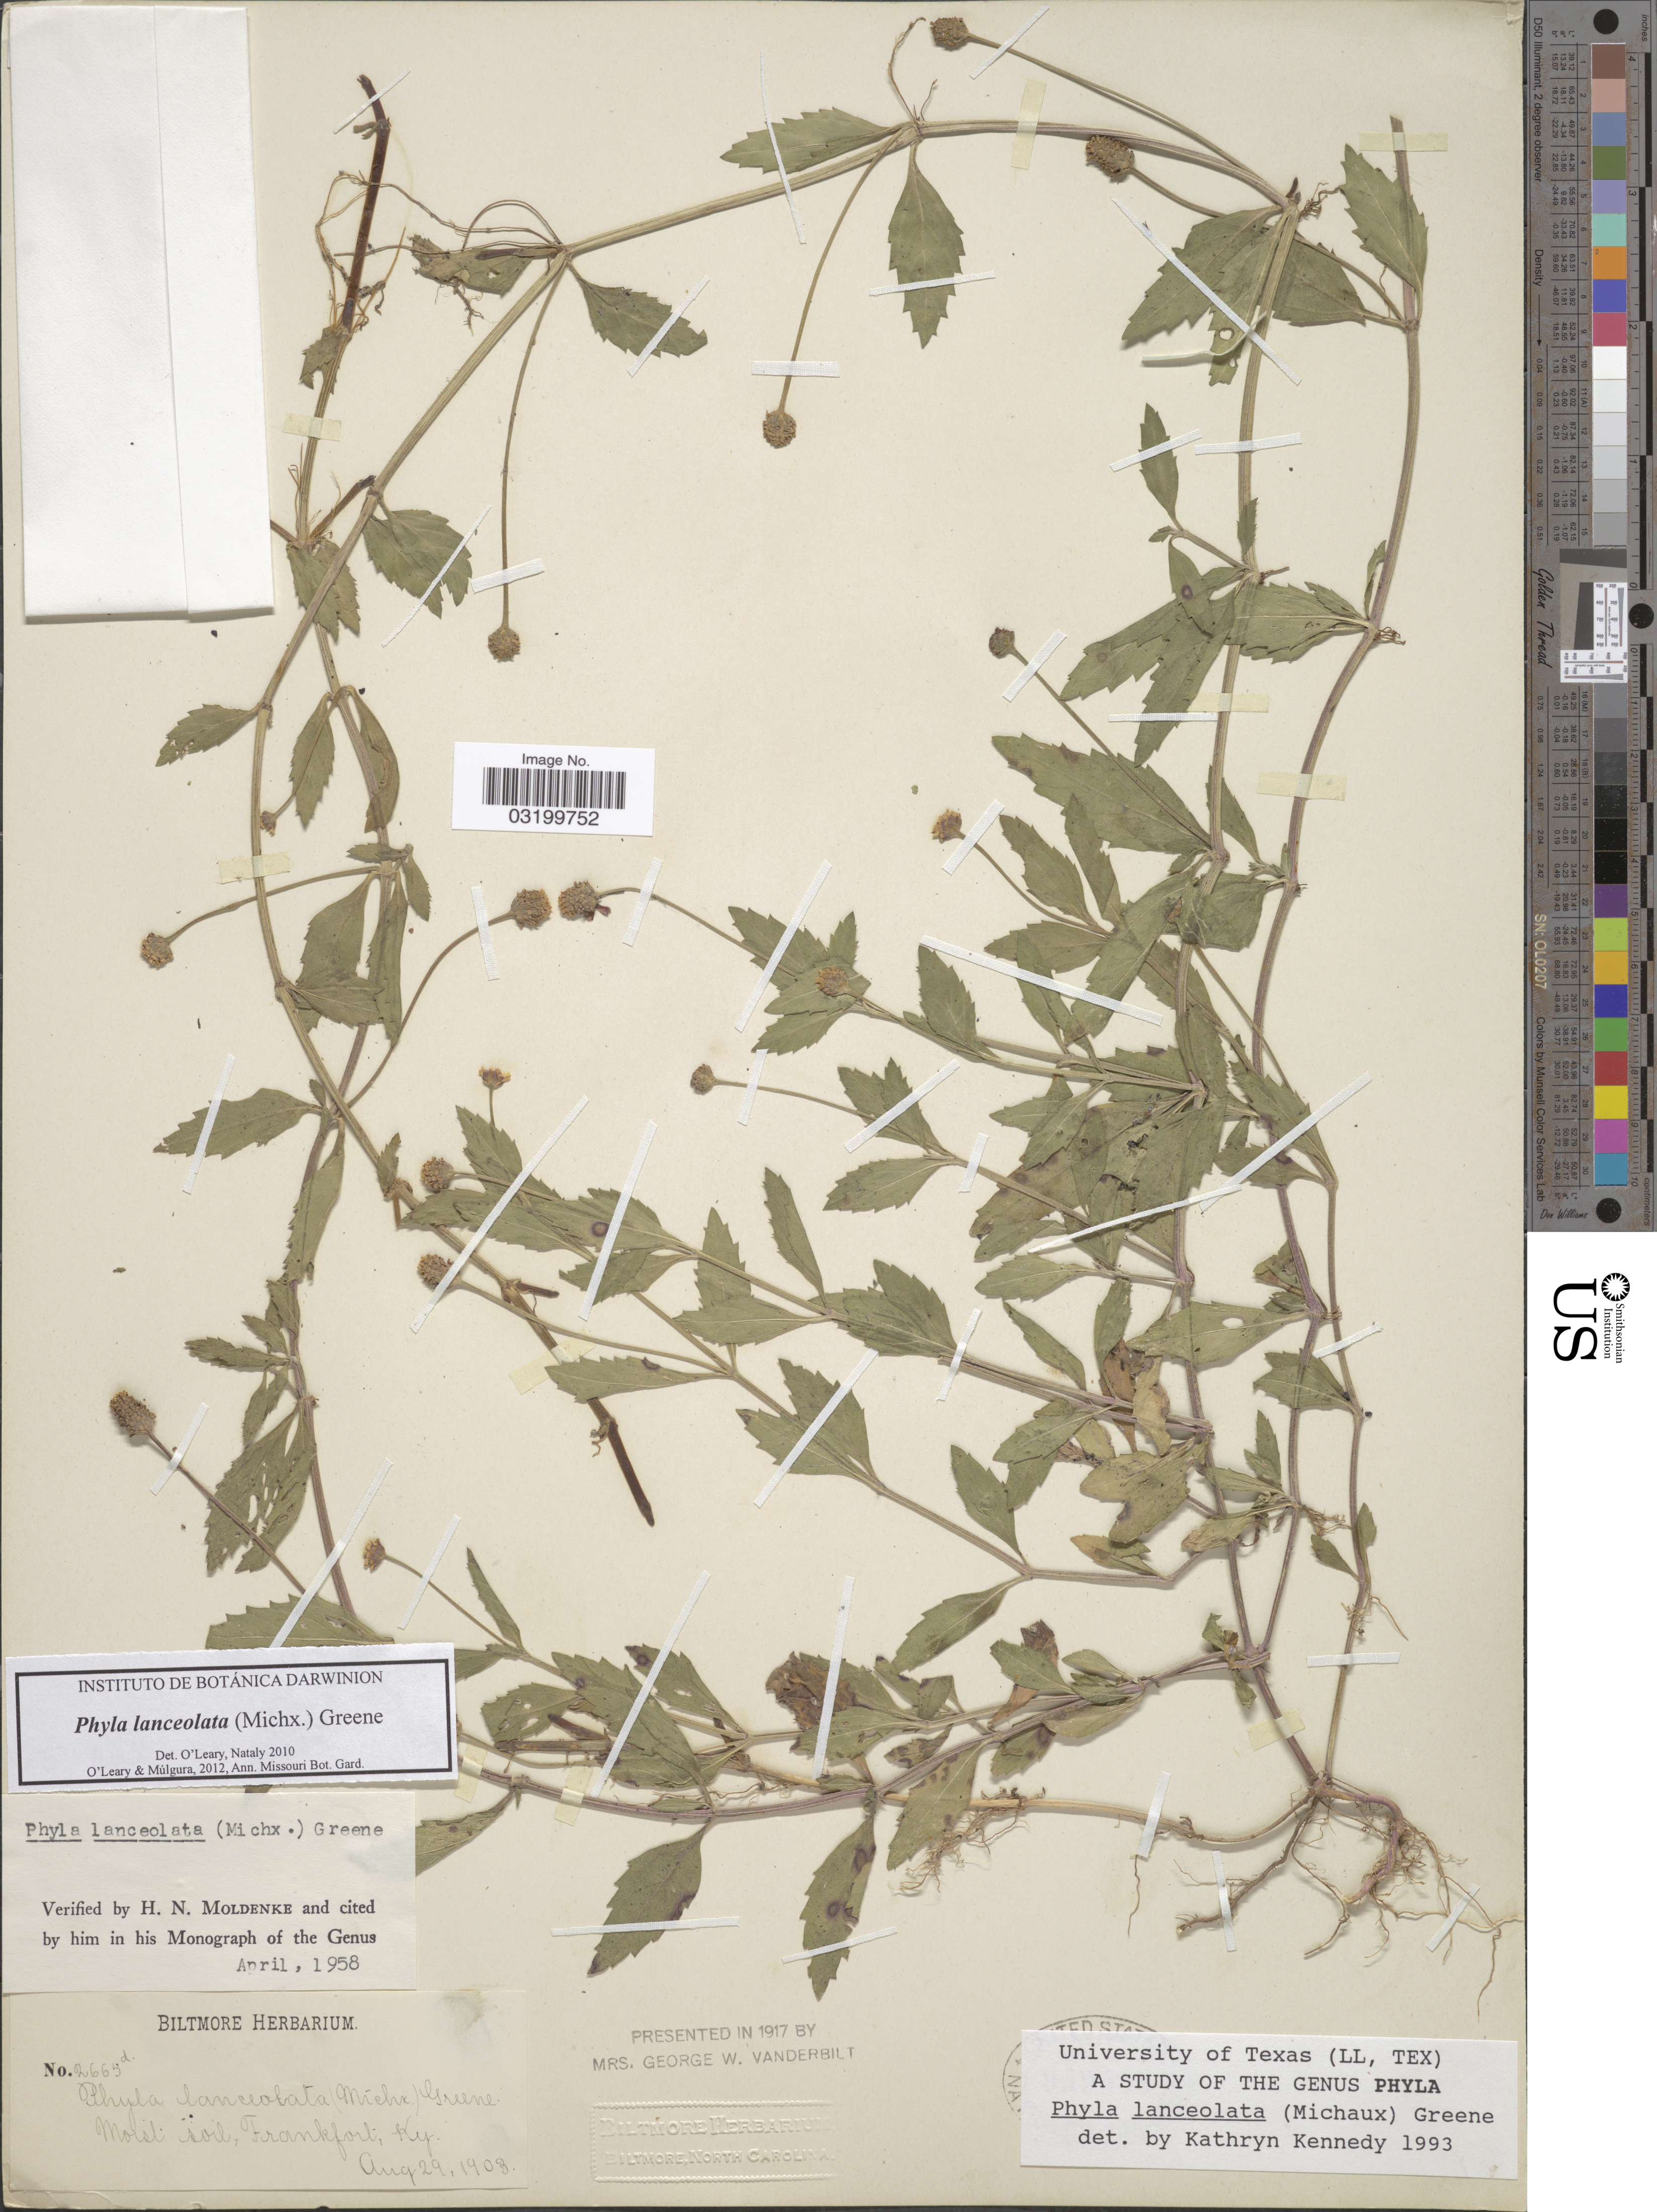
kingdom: Plantae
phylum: Tracheophyta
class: Magnoliopsida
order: Lamiales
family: Verbenaceae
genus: Phyla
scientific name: Phyla lanceolata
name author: (Michx.) Greene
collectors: ex herb. Biltmore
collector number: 2665d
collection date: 1903-08-29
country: United States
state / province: Kentucky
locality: Moist soil, Frankfort.